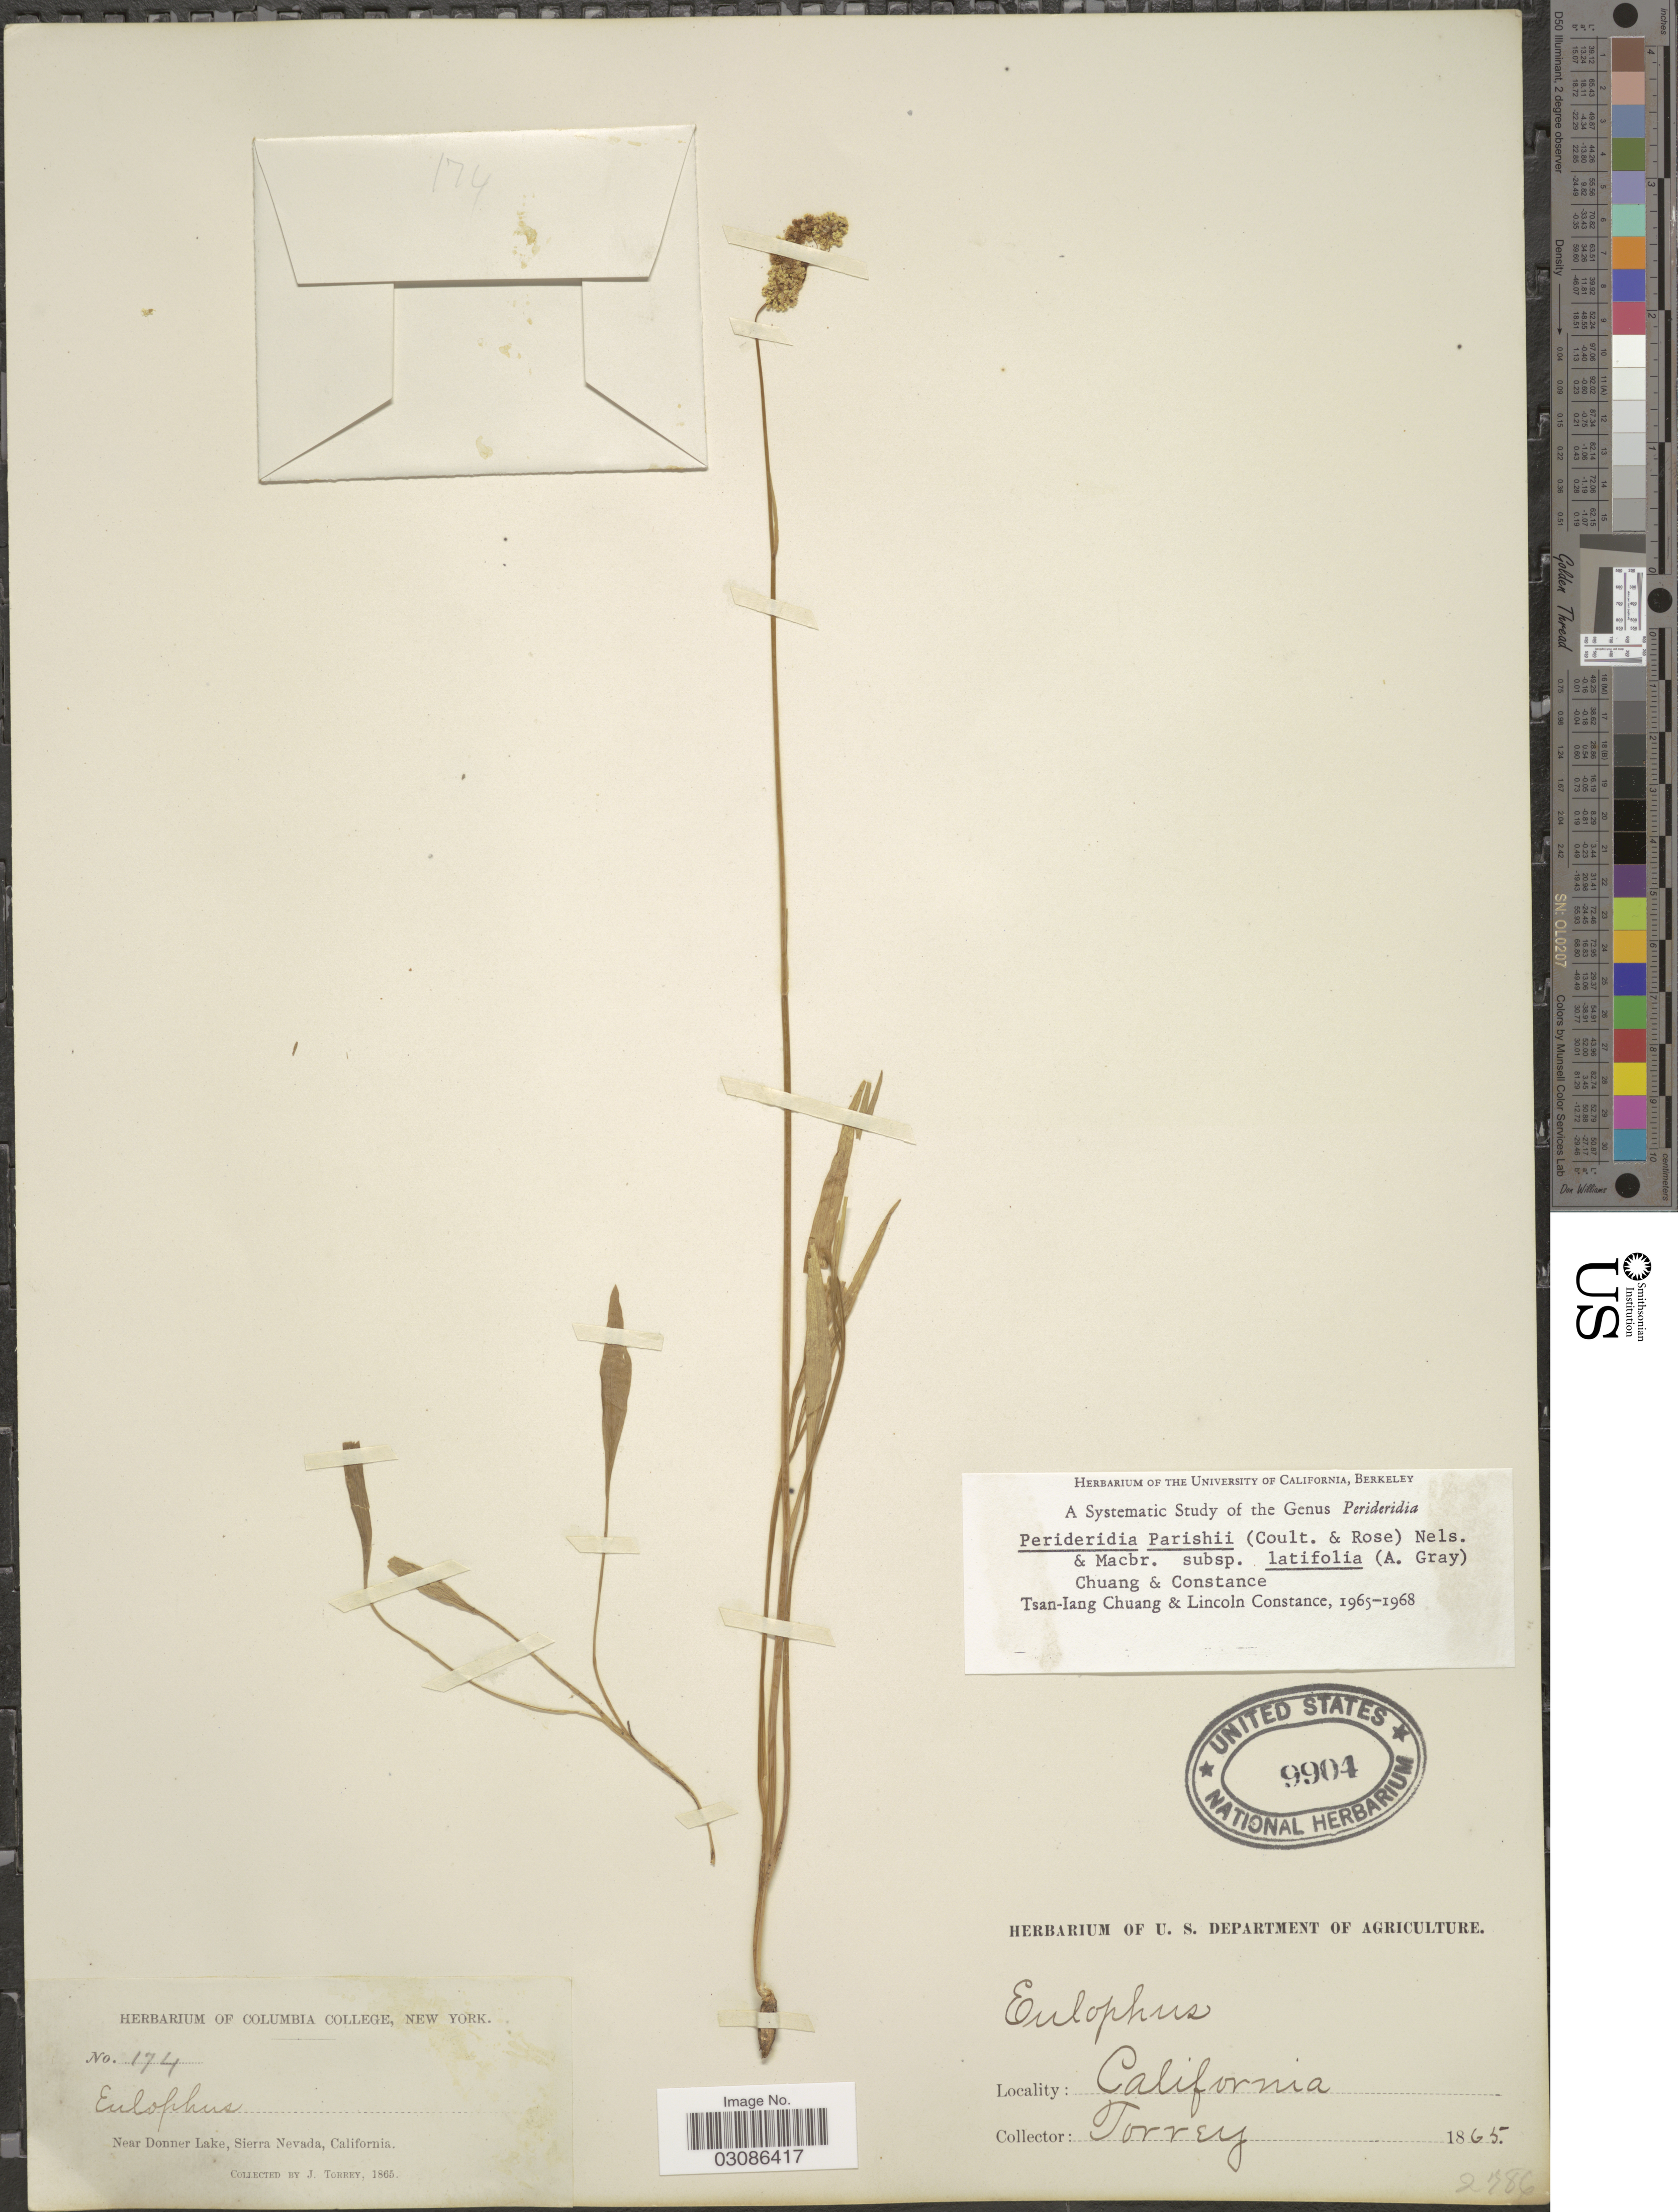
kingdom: Plantae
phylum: Tracheophyta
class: Magnoliopsida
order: Apiales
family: Apiaceae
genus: Perideridia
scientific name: Perideridia parishii subsp. latifolia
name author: A. Gray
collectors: J. Torrey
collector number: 174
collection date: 1865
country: United States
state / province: California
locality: Near Donner Lake, Sierra Nevada.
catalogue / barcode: US 9904